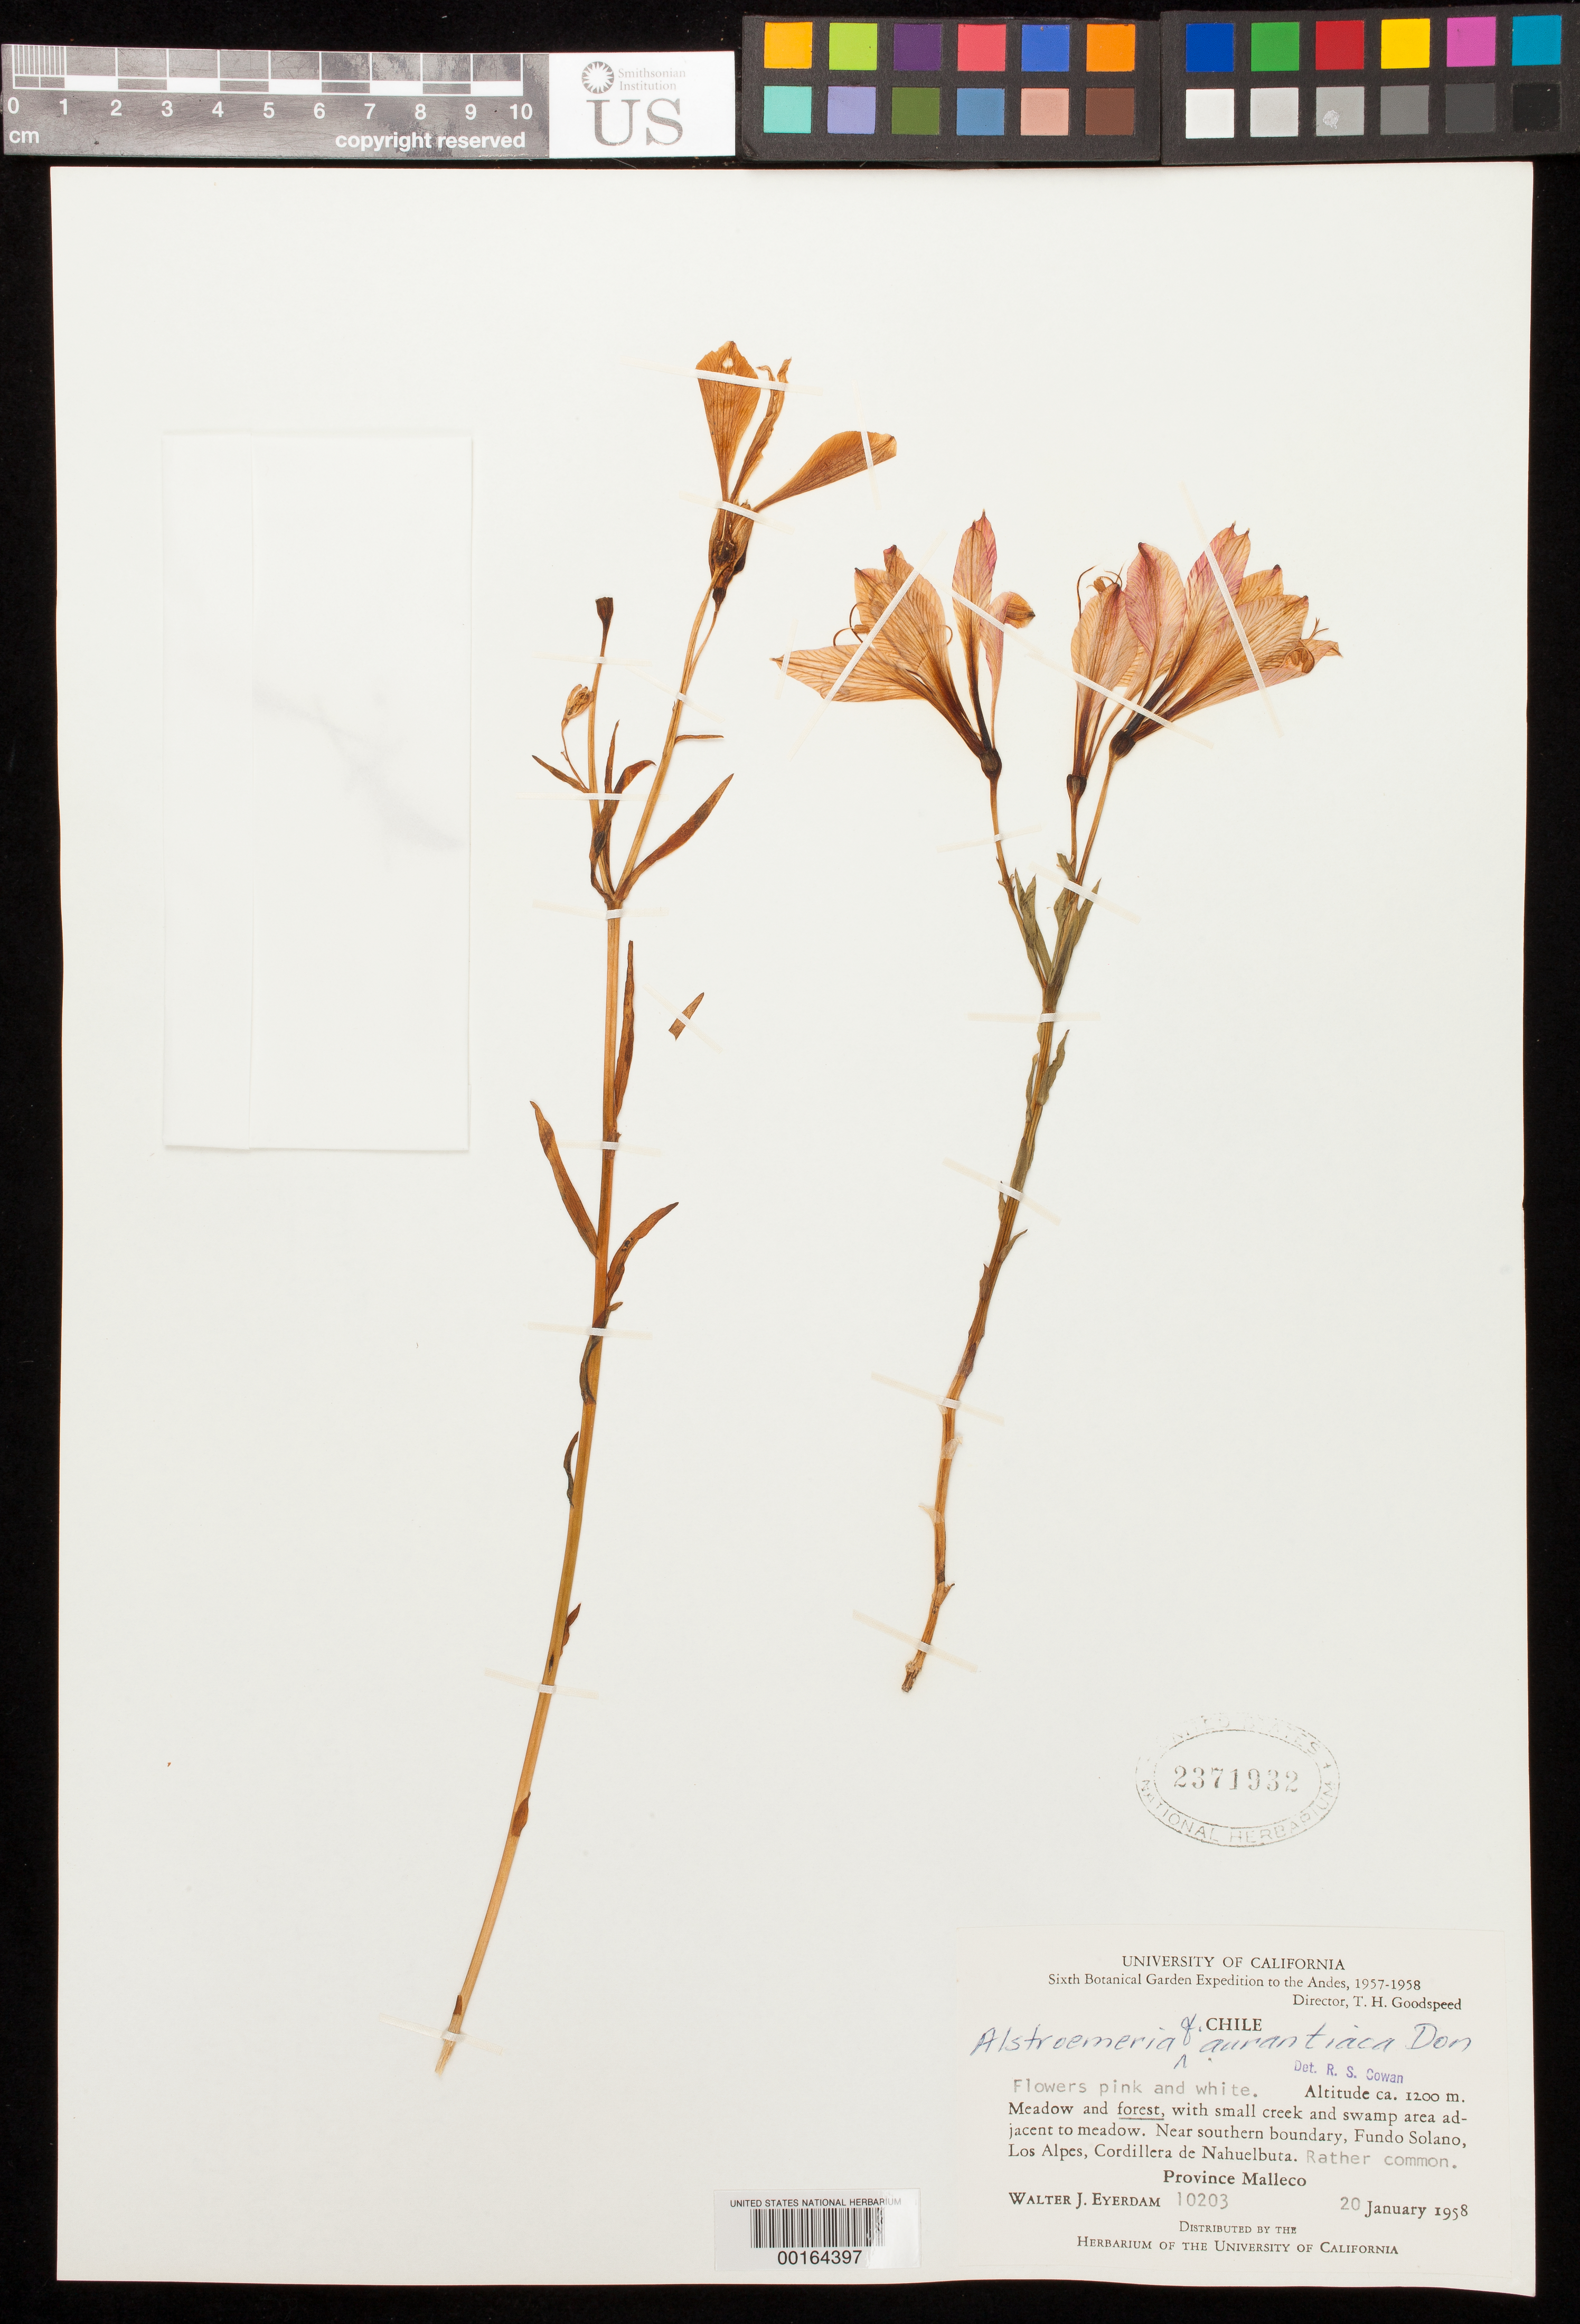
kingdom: Plantae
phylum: Tracheophyta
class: Liliopsida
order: Liliales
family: Alstroemeriaceae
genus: Alstroemeria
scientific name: Alstroemeria aurantiaca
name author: D. Don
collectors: W. J. Eyerdam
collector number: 10203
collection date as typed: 20 Jan 1958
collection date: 1958-01-20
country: Chile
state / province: Araucanía (IX)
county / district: Malleco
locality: Near southern boundary, fundo solano, los alpes, cordillera de nahuelbuta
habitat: Meadow & forest, w/sm creek & swamp area adjacent to meadow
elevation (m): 1200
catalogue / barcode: US 2371932